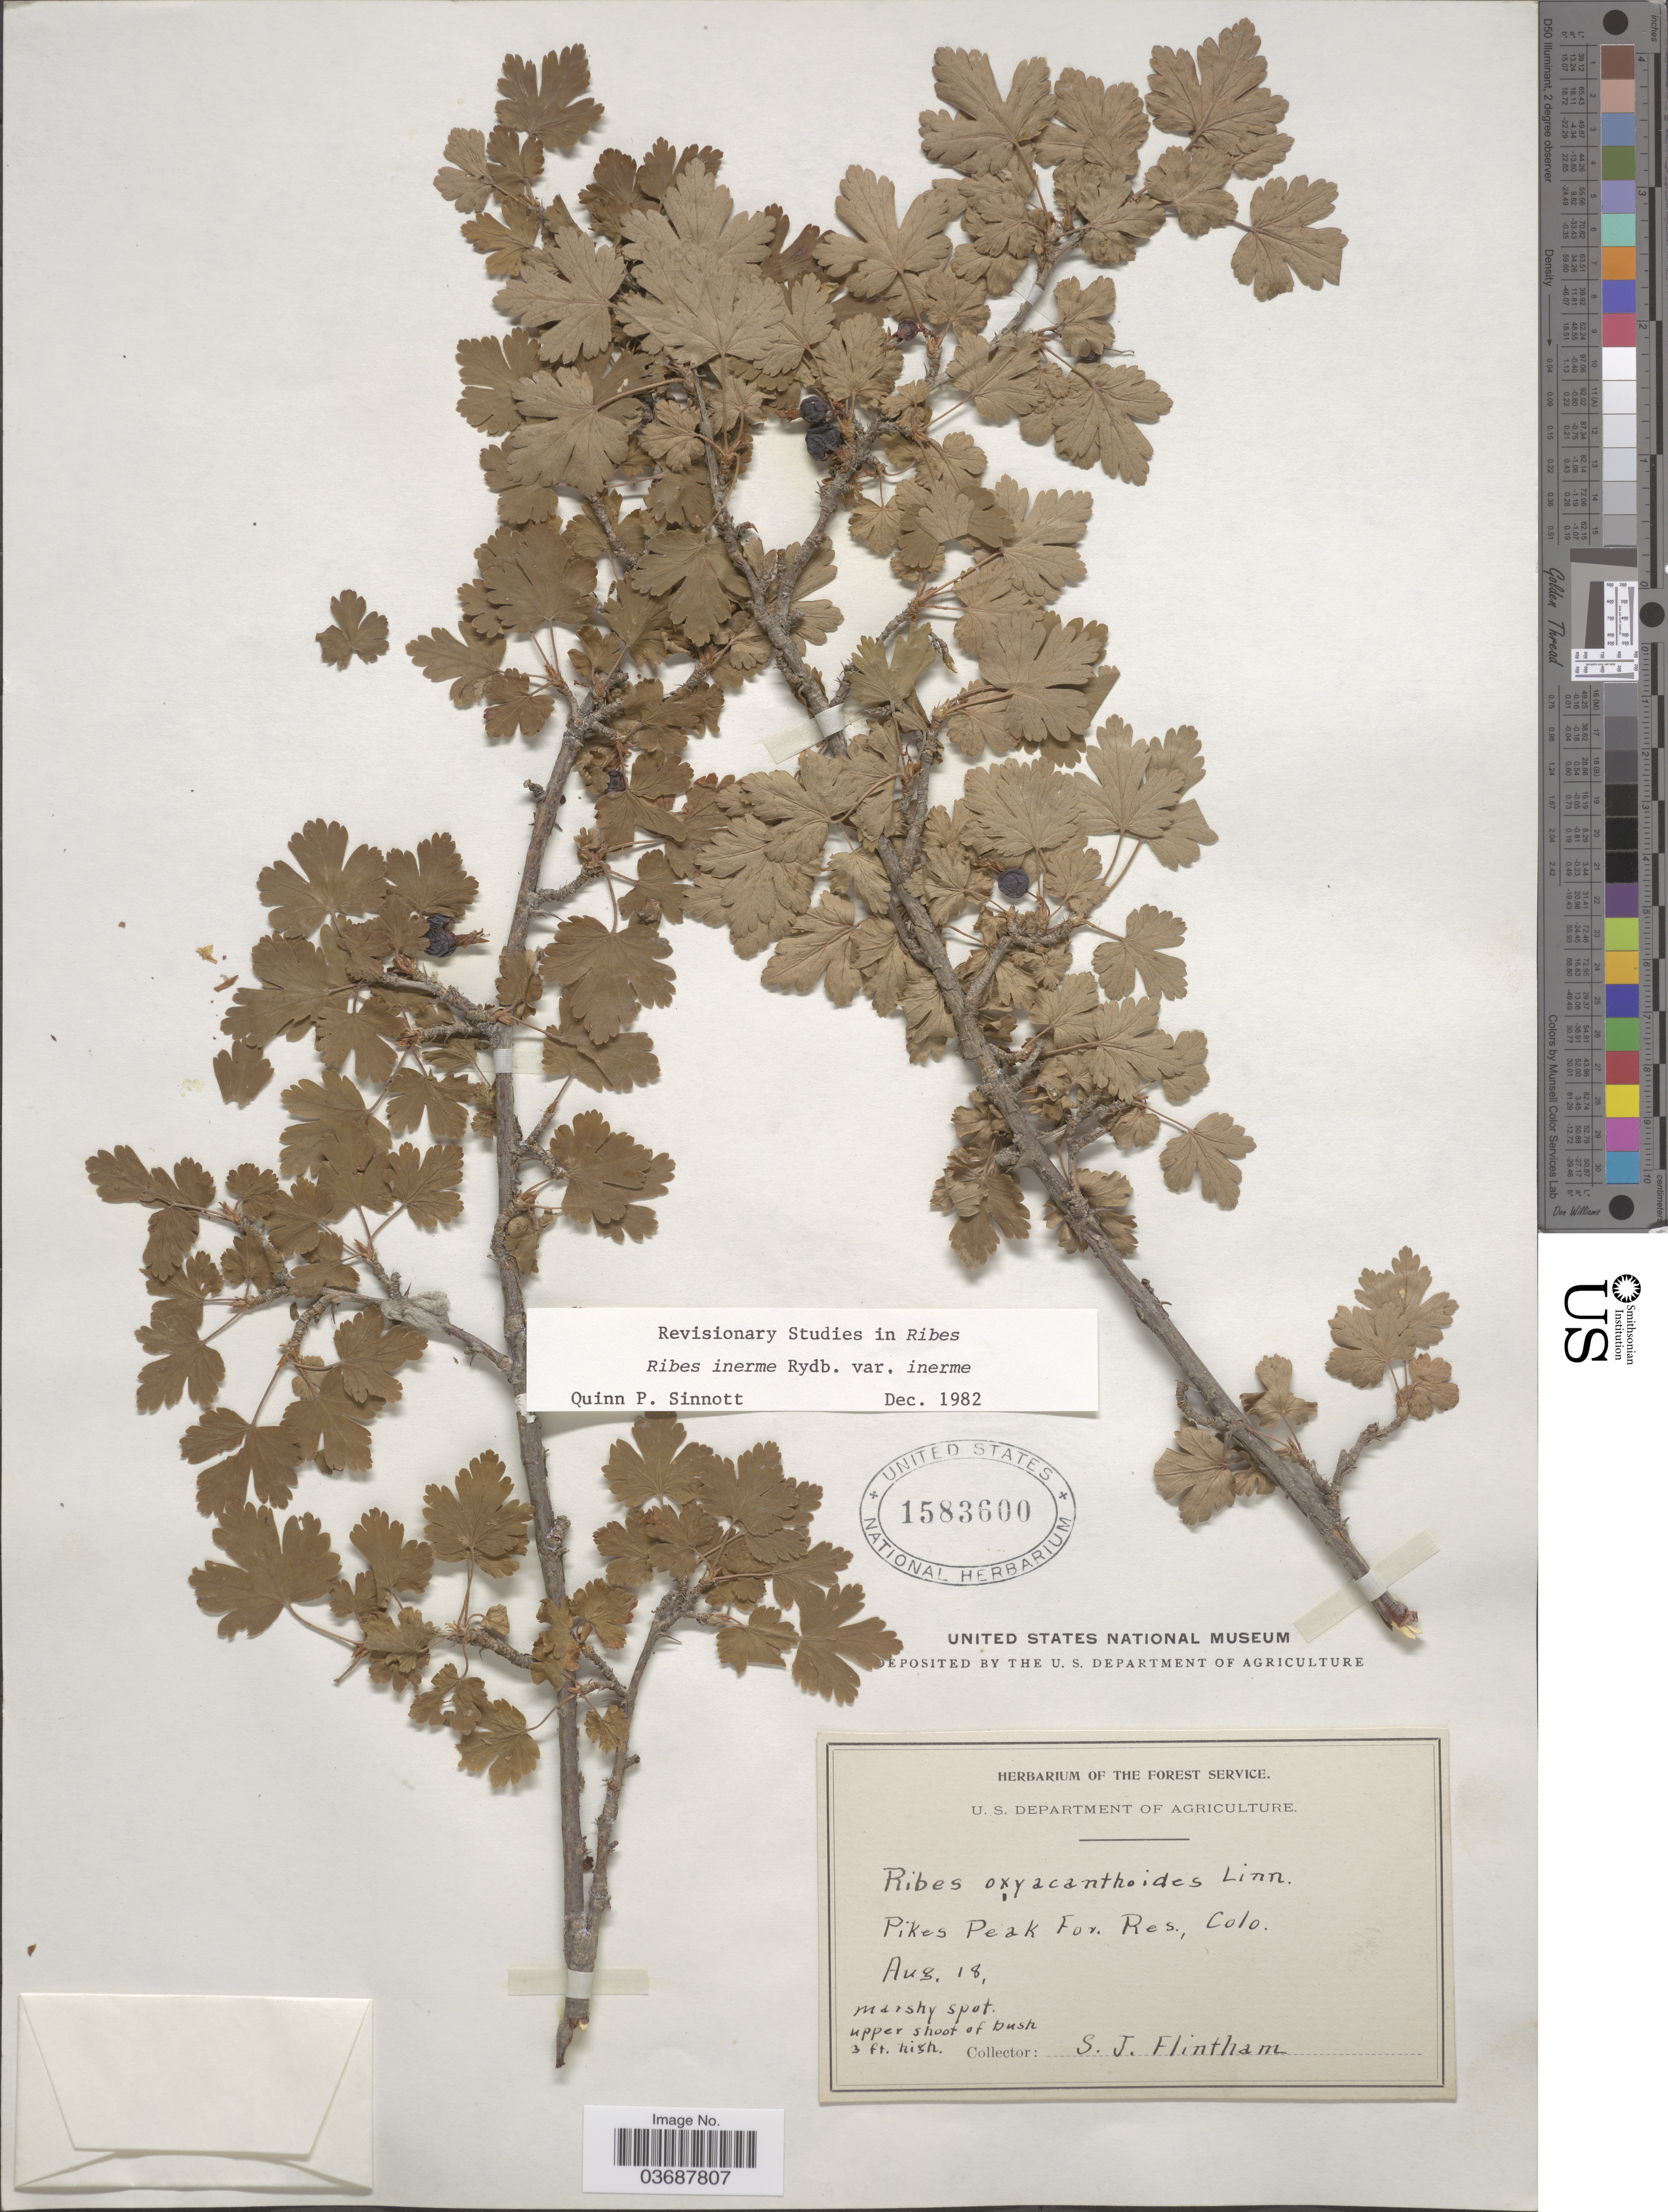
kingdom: Plantae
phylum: Tracheophyta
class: Magnoliopsida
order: Saxifragales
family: Grossulariaceae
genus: Ribes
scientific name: Ribes inerme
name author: Rydb.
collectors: S. Flintham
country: United States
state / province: Colorado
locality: Pikes Peak For. Res.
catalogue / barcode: US 1583600